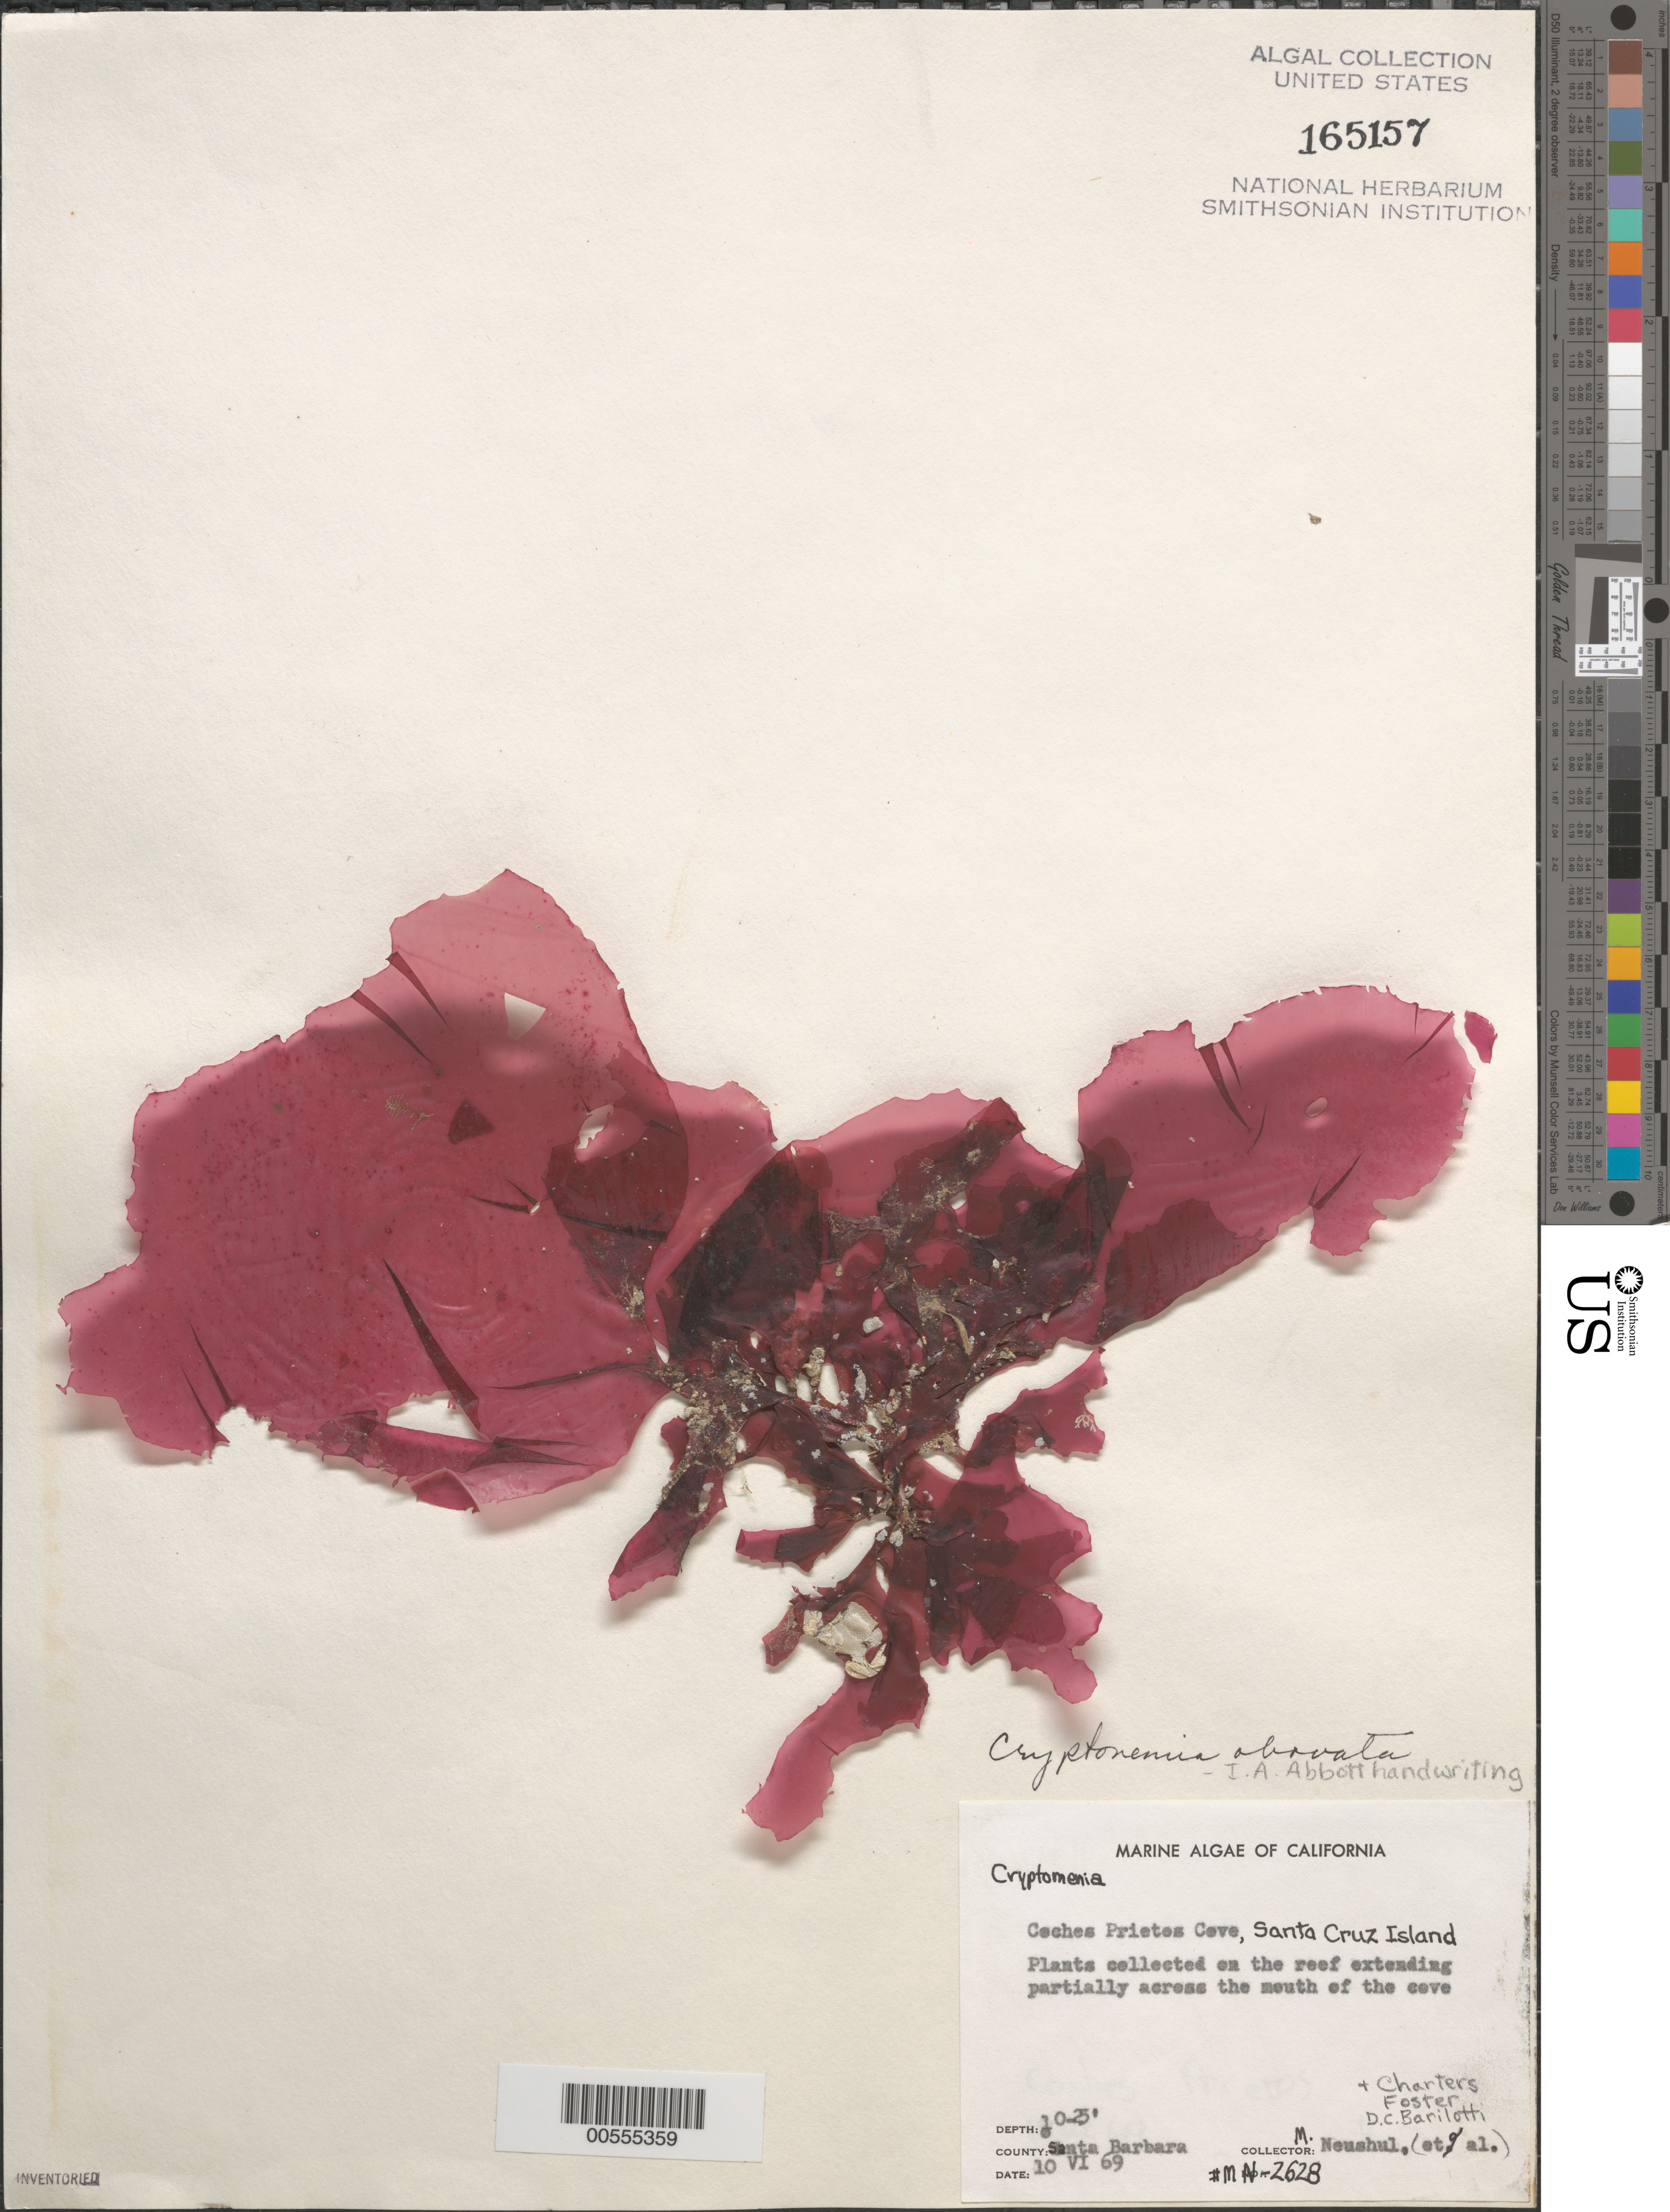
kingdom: Plantae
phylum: Rhodophyta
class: Florideophyceae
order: Halymeniales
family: Halymeniaceae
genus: Cryptonemia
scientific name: Cryptonemia obovata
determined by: Abbott, Isabella A.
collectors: M. Neushul, A. Charters, M. Foster & D. C. Barilotti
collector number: Neushul 2628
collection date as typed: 10 Jun 1969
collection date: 1969-06-10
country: United States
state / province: California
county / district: Santa Barbara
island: Santa Cruz Island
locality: Coches Prietos Cove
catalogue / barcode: US 165157